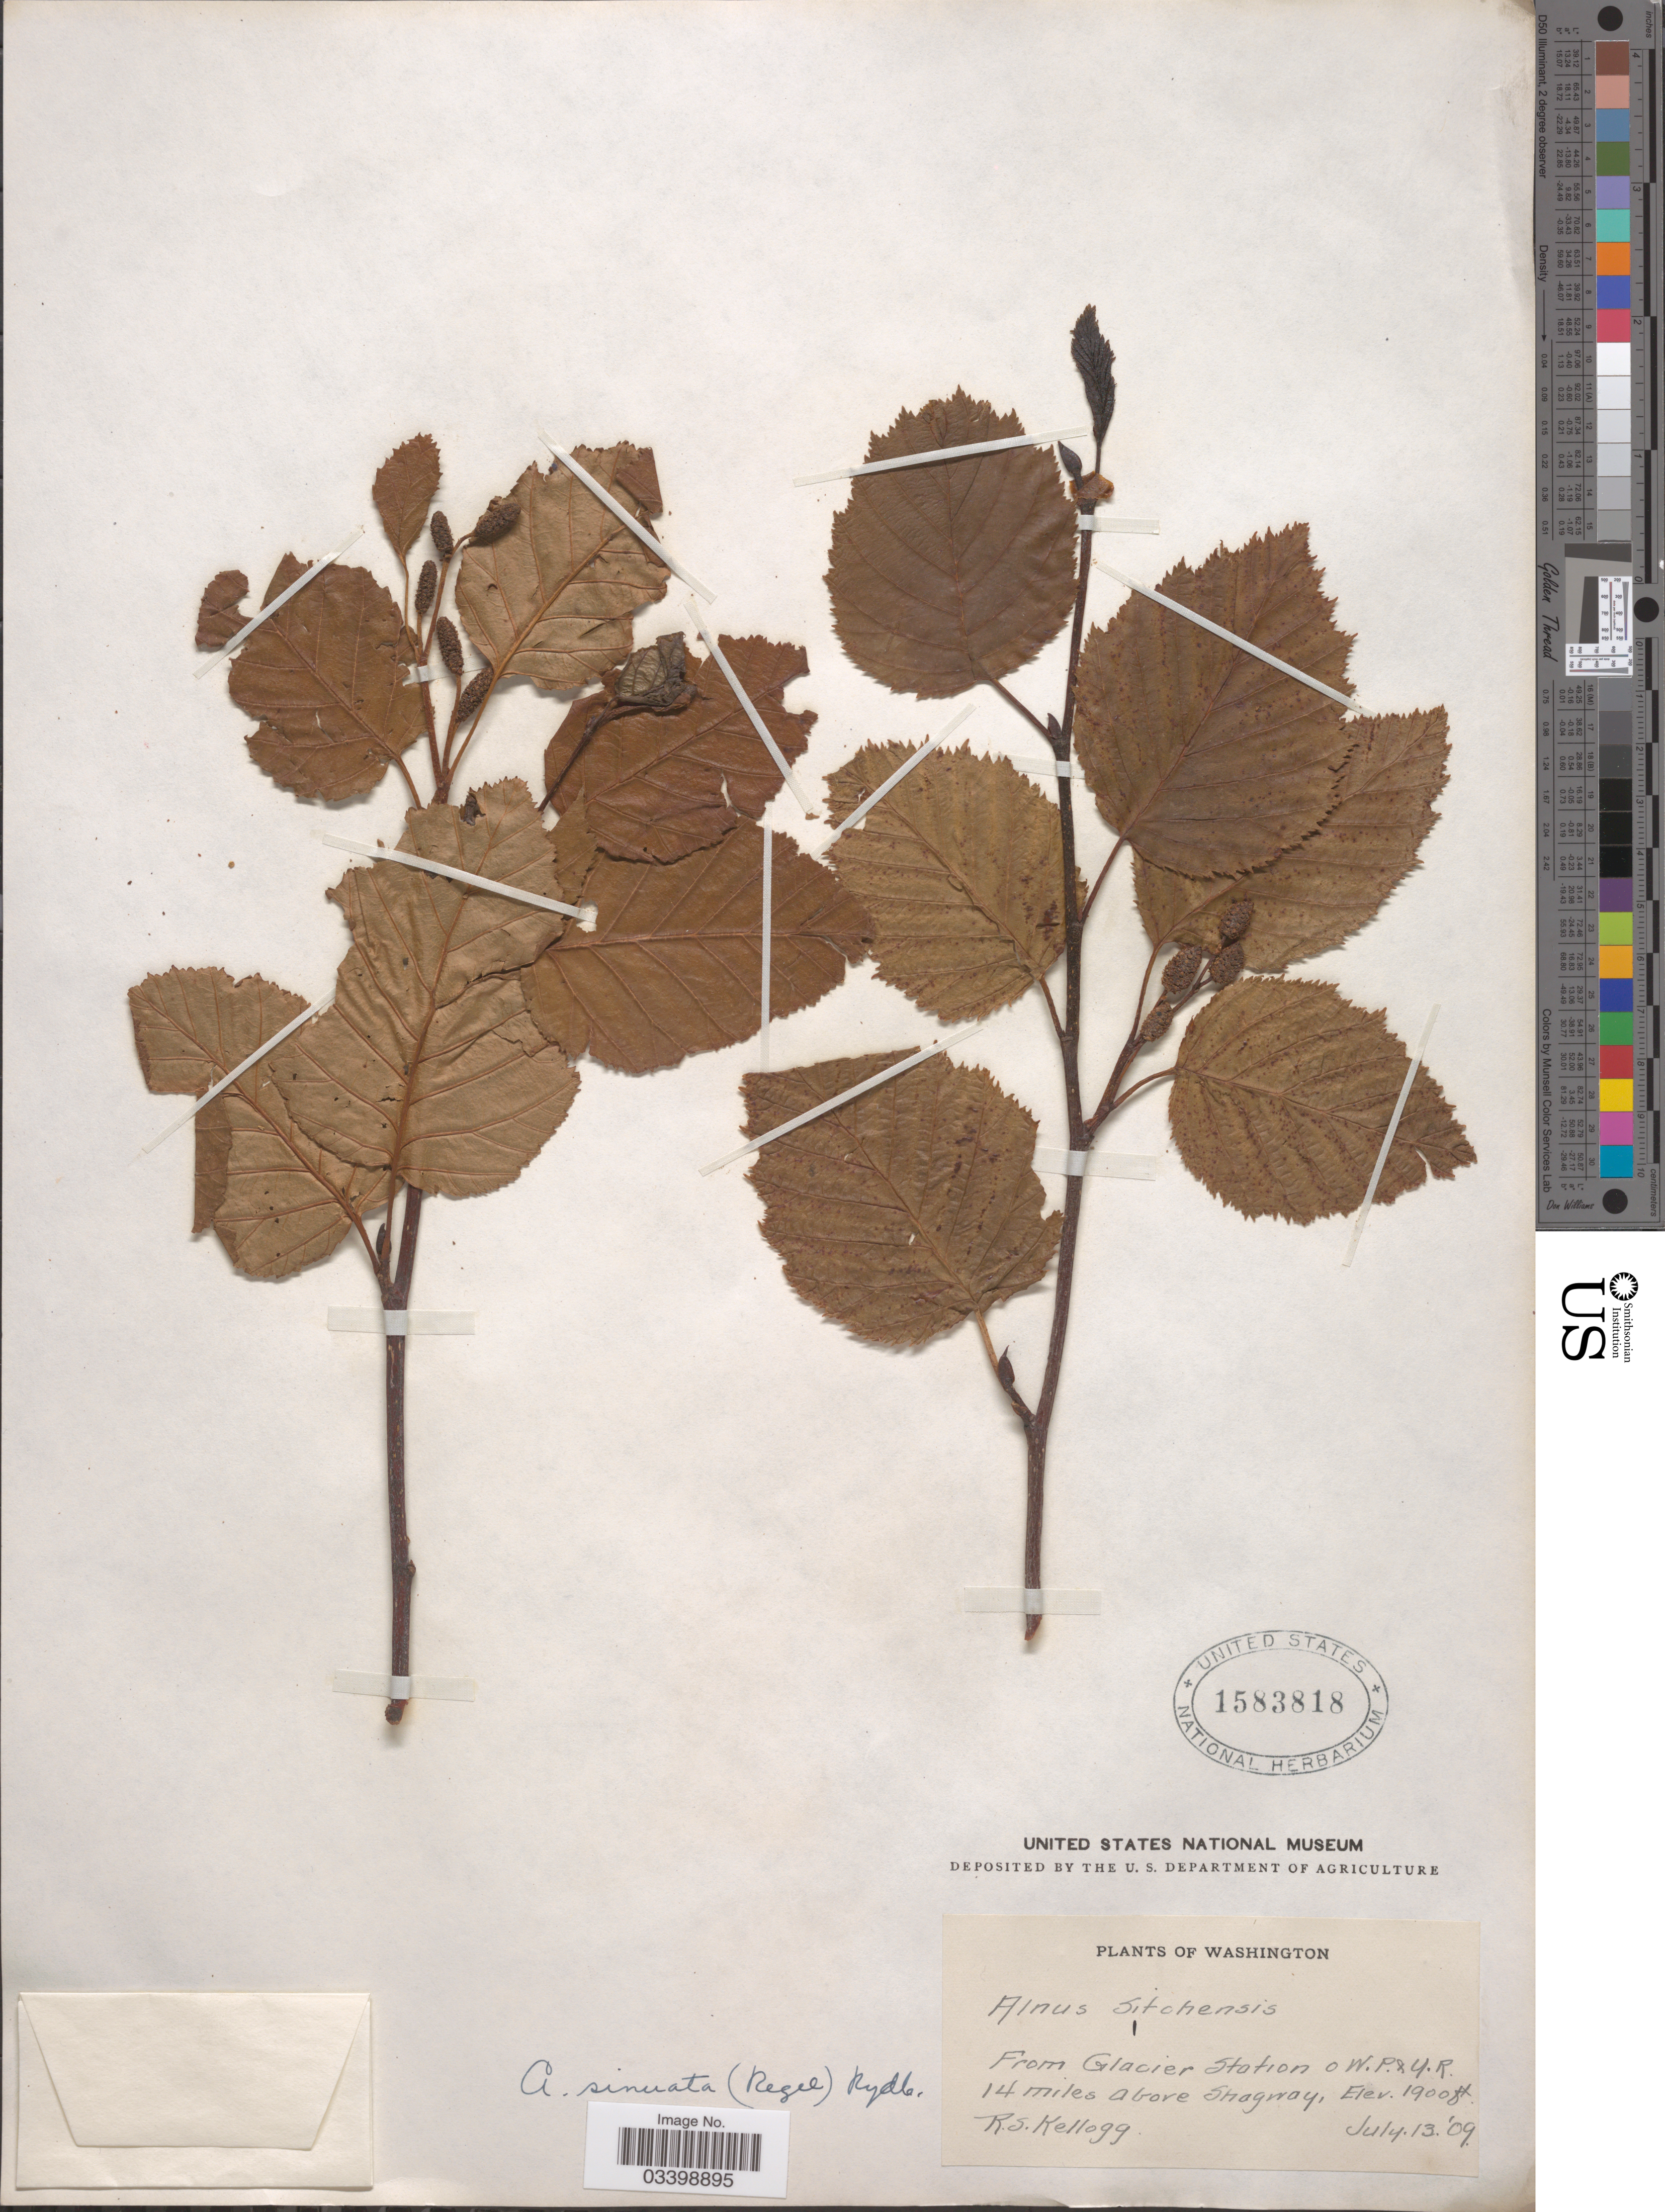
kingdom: Plantae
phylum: Tracheophyta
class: Magnoliopsida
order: Fagales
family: Betulaceae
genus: Alnus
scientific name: Alnus viridis subsp. sinuata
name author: Regel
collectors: R. Kellogg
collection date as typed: Transcribed d/m/y: 13/7/9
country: United States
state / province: Alaska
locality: From Glacier Station o W.P. & Y.R. 14 miles above Skagway.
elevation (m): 579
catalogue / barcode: US 1583818